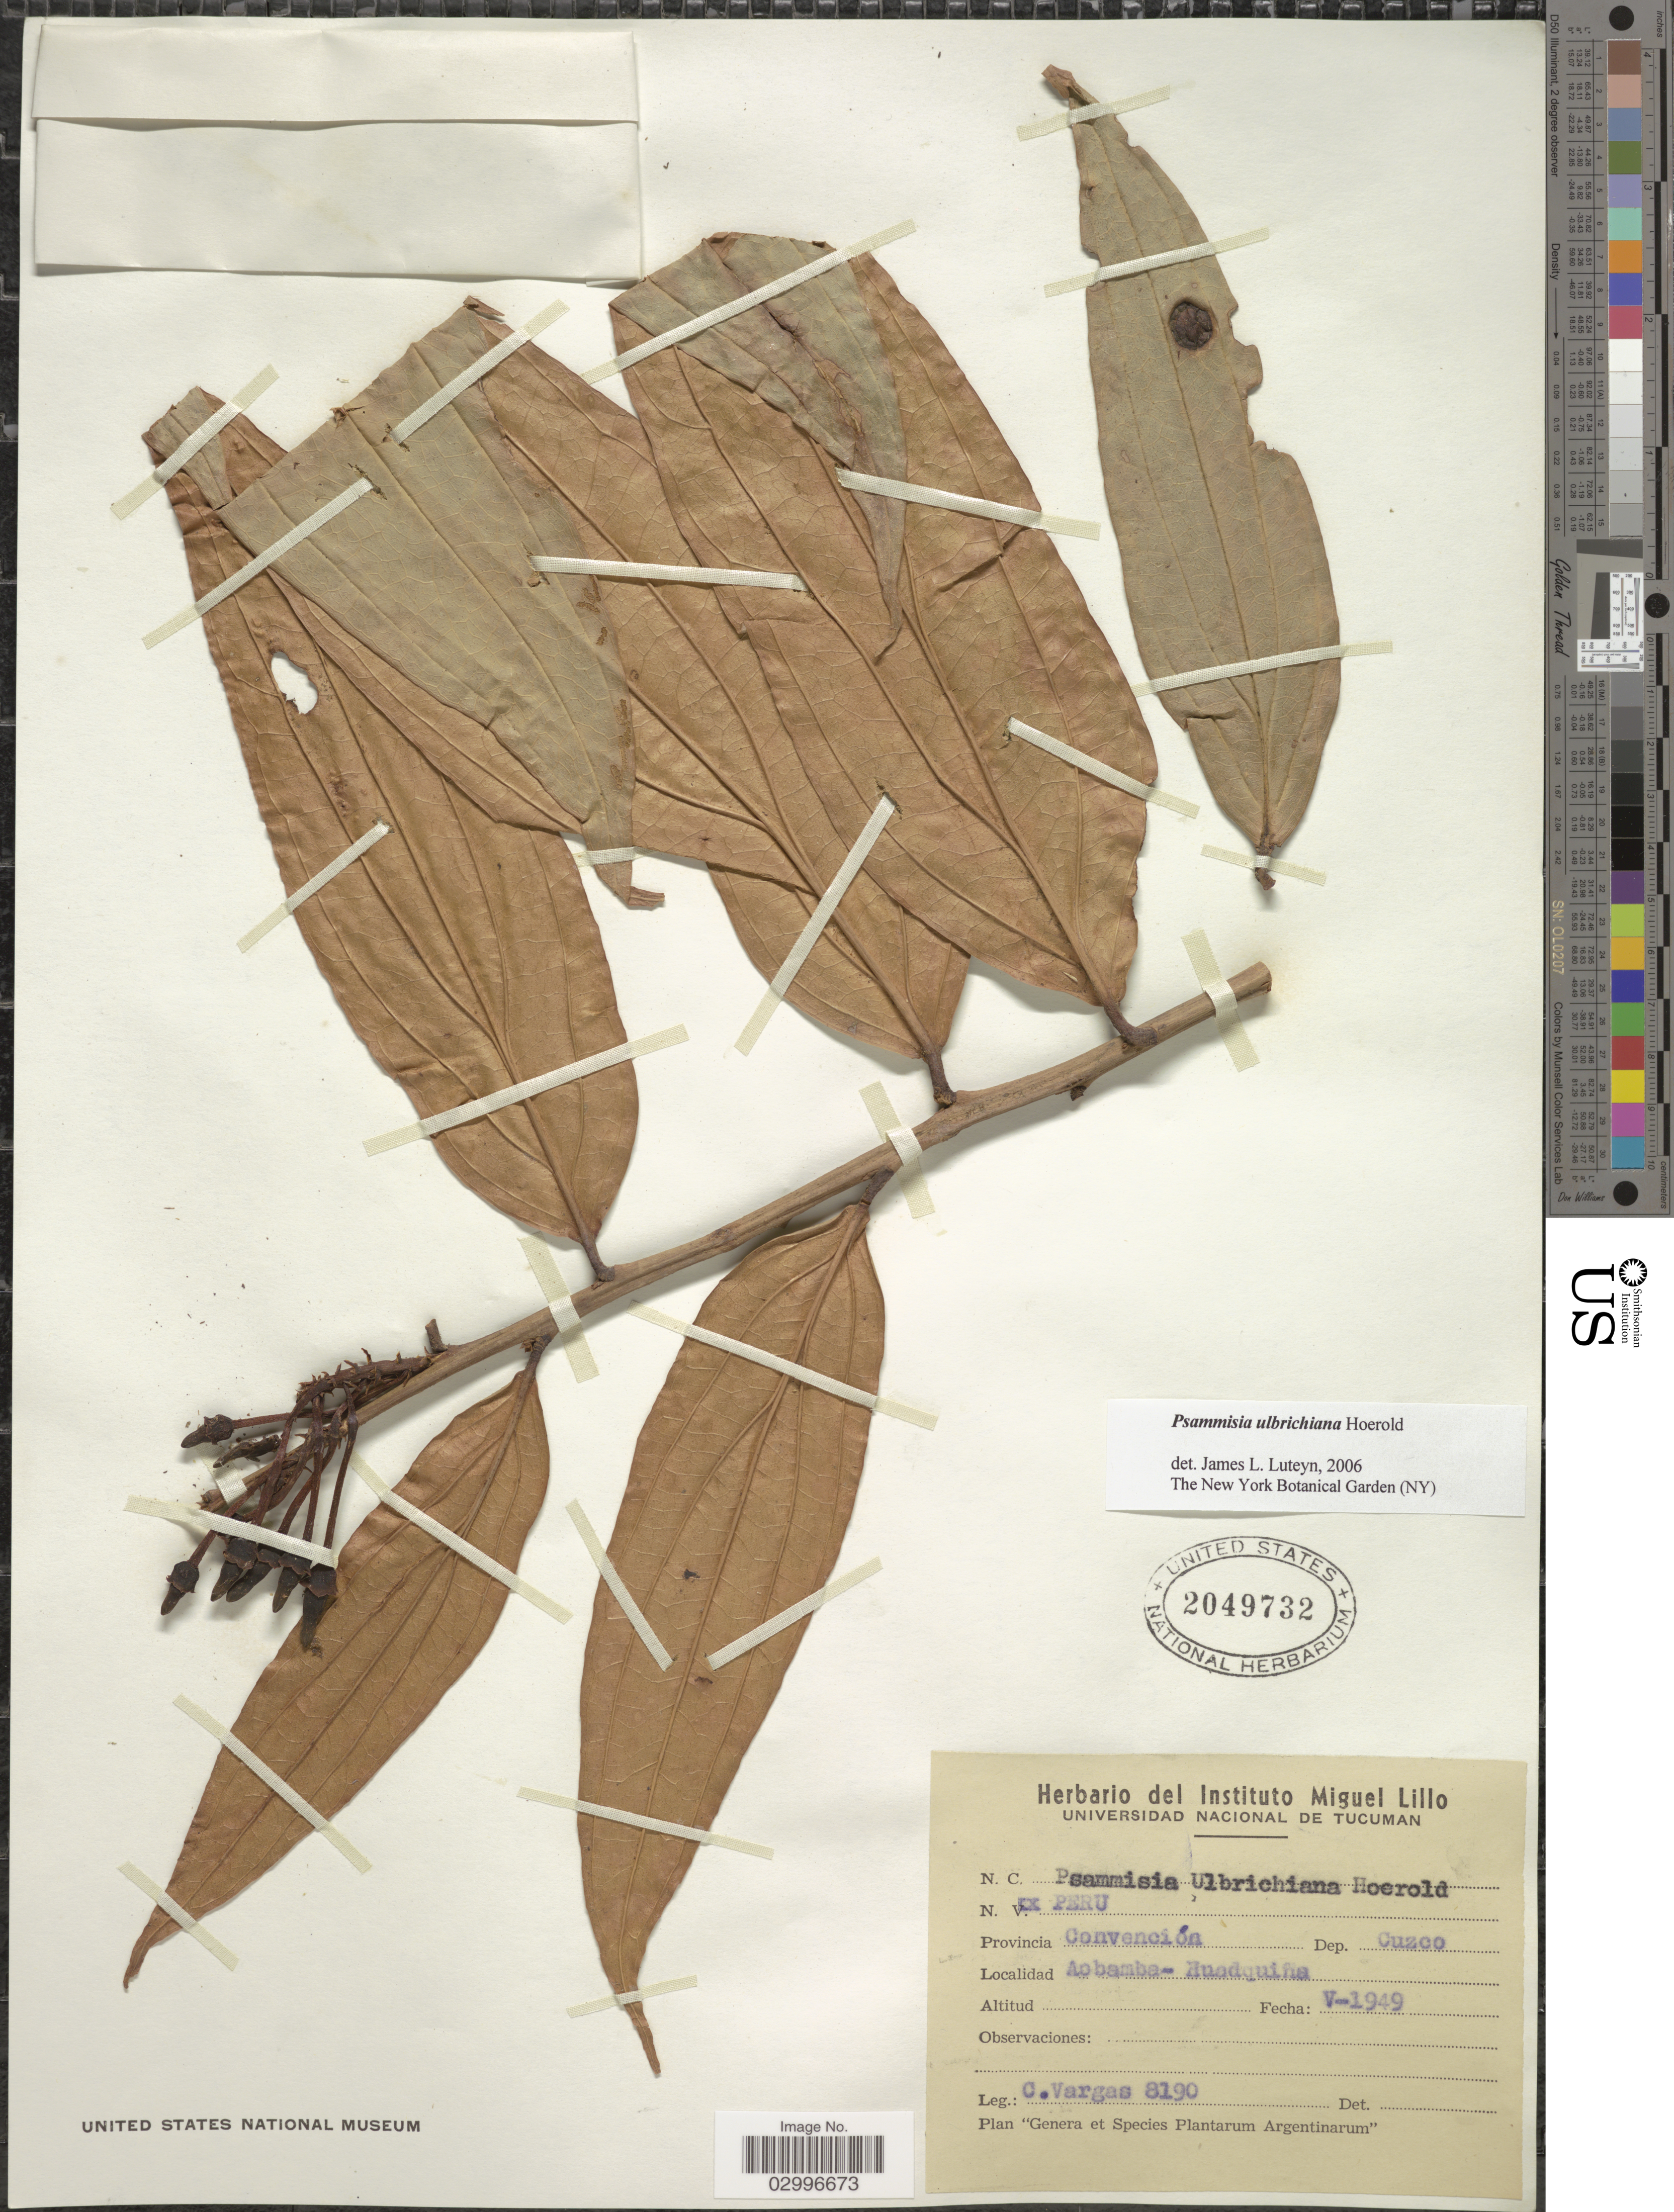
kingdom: Plantae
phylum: Tracheophyta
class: Magnoliopsida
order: Ericales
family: Ericaceae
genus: Psammisia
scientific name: Psammisia ulbrichiana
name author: Hoerold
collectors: C. Vargas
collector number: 8190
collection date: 1949-05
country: Peru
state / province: Cusco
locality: Provincia Convención. Dep. Cuzco. Ao bamba - Huadquiña.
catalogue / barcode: US 2049732